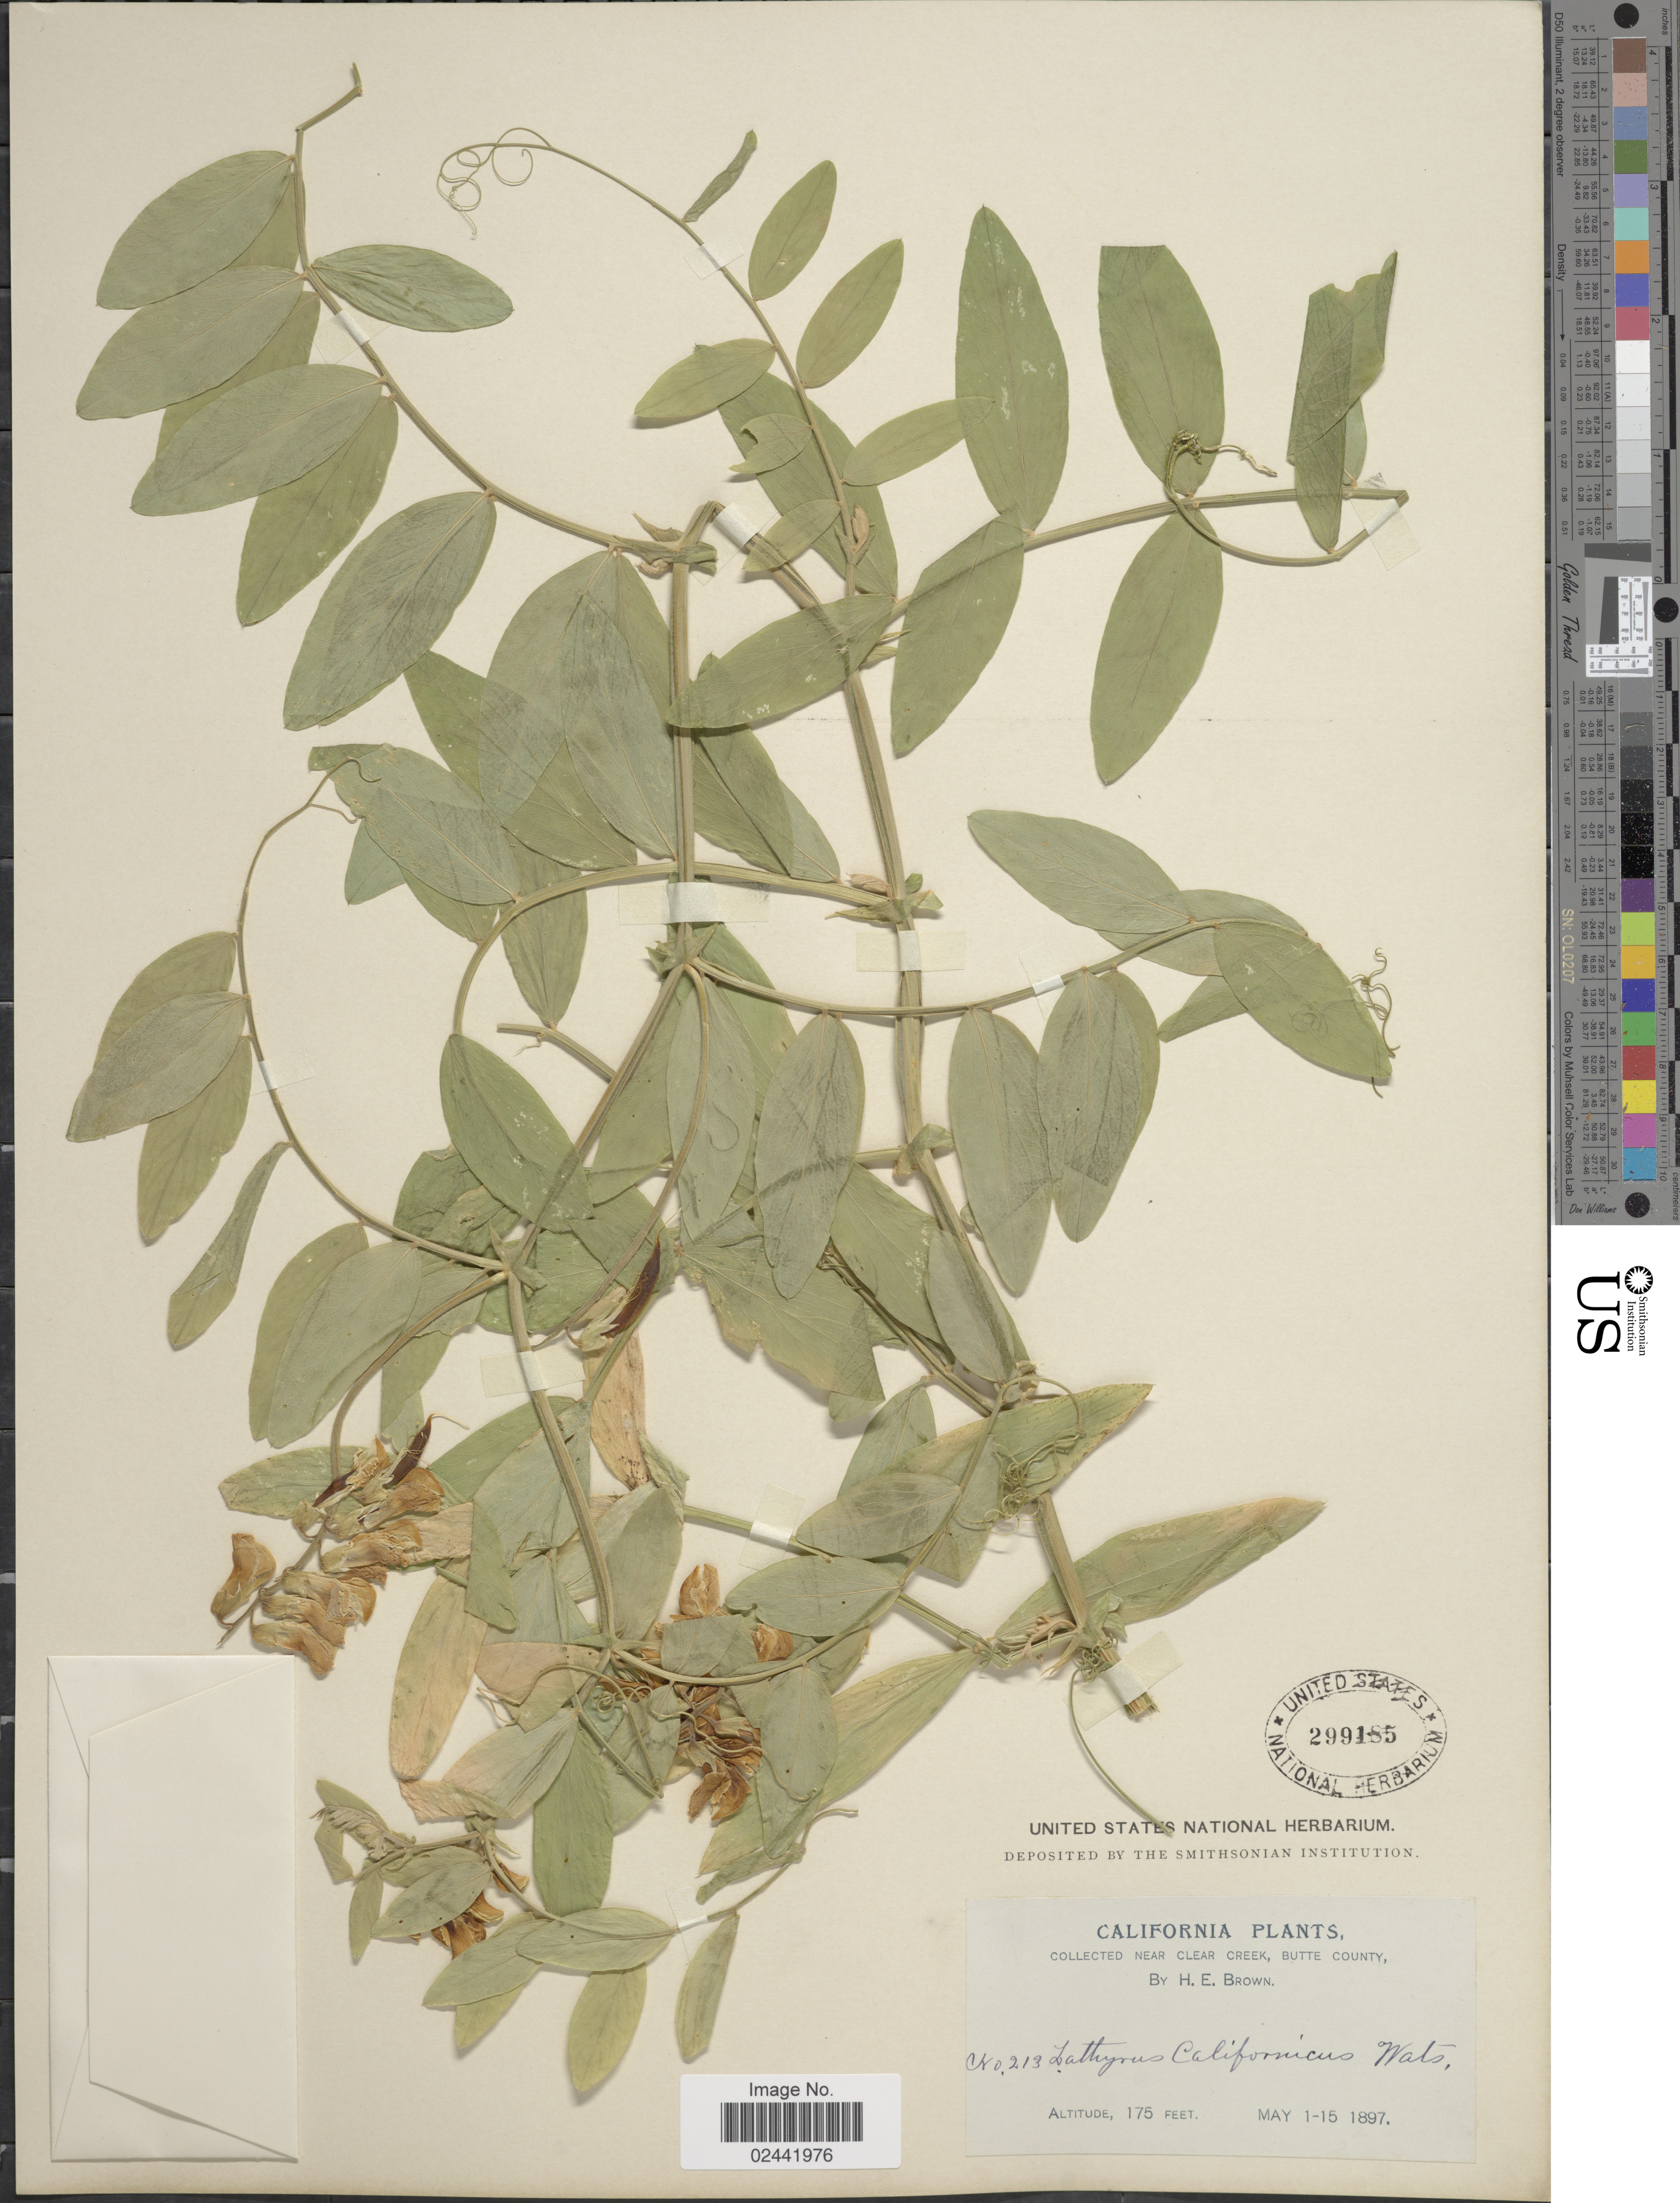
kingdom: Plantae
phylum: Tracheophyta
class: Magnoliopsida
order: Fabales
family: Fabaceae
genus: Lathyrus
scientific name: Lathyrus watsonii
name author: T.G. White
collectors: H. E. Brown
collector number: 213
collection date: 1897-05-01/1897-05-15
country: United States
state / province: California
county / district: Butte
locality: Near Clear Creek, Butte County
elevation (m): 53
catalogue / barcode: US 299185